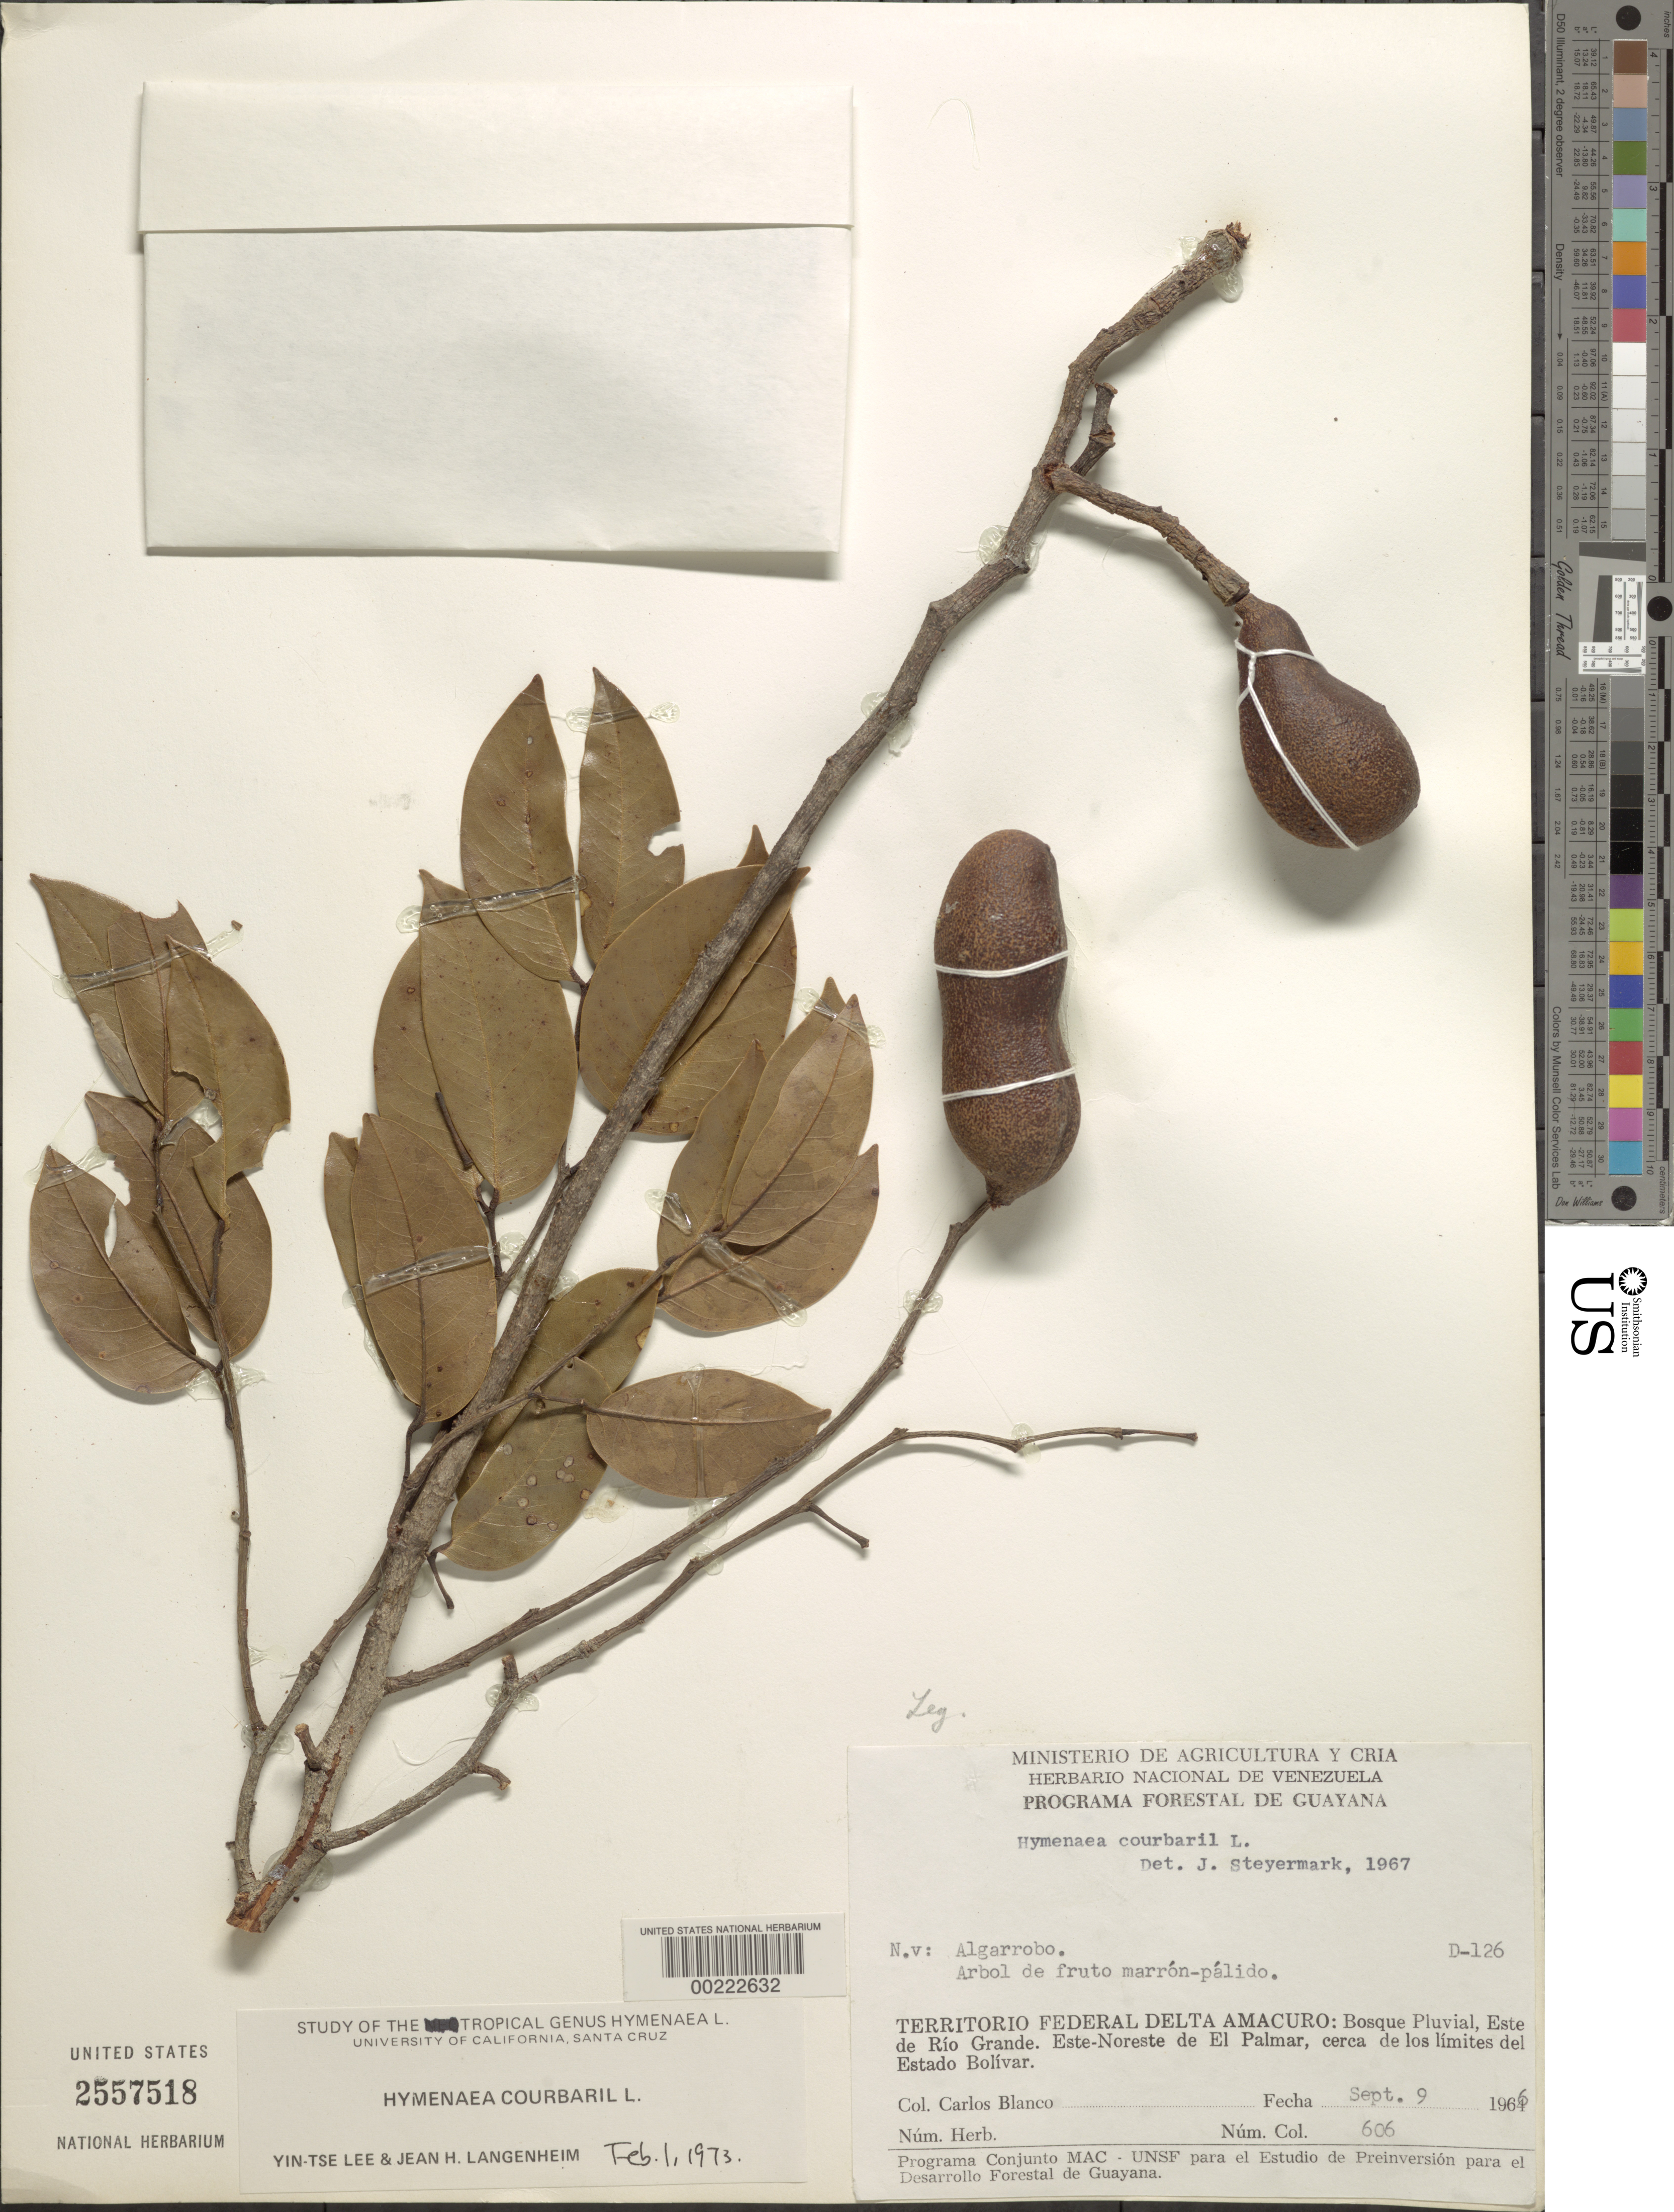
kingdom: Plantae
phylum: Tracheophyta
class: Magnoliopsida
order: Fabales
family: Fabaceae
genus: Hymenaea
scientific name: Hymenaea courbaril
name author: L.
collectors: C. A. Blanco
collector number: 606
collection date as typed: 09 Sep 1966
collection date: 1966-09-09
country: Venezuela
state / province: Delta Amacuro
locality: E of rio grande, ene of el palmar, about the borders of the state of bolivar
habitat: Rain forest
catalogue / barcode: US 2557518